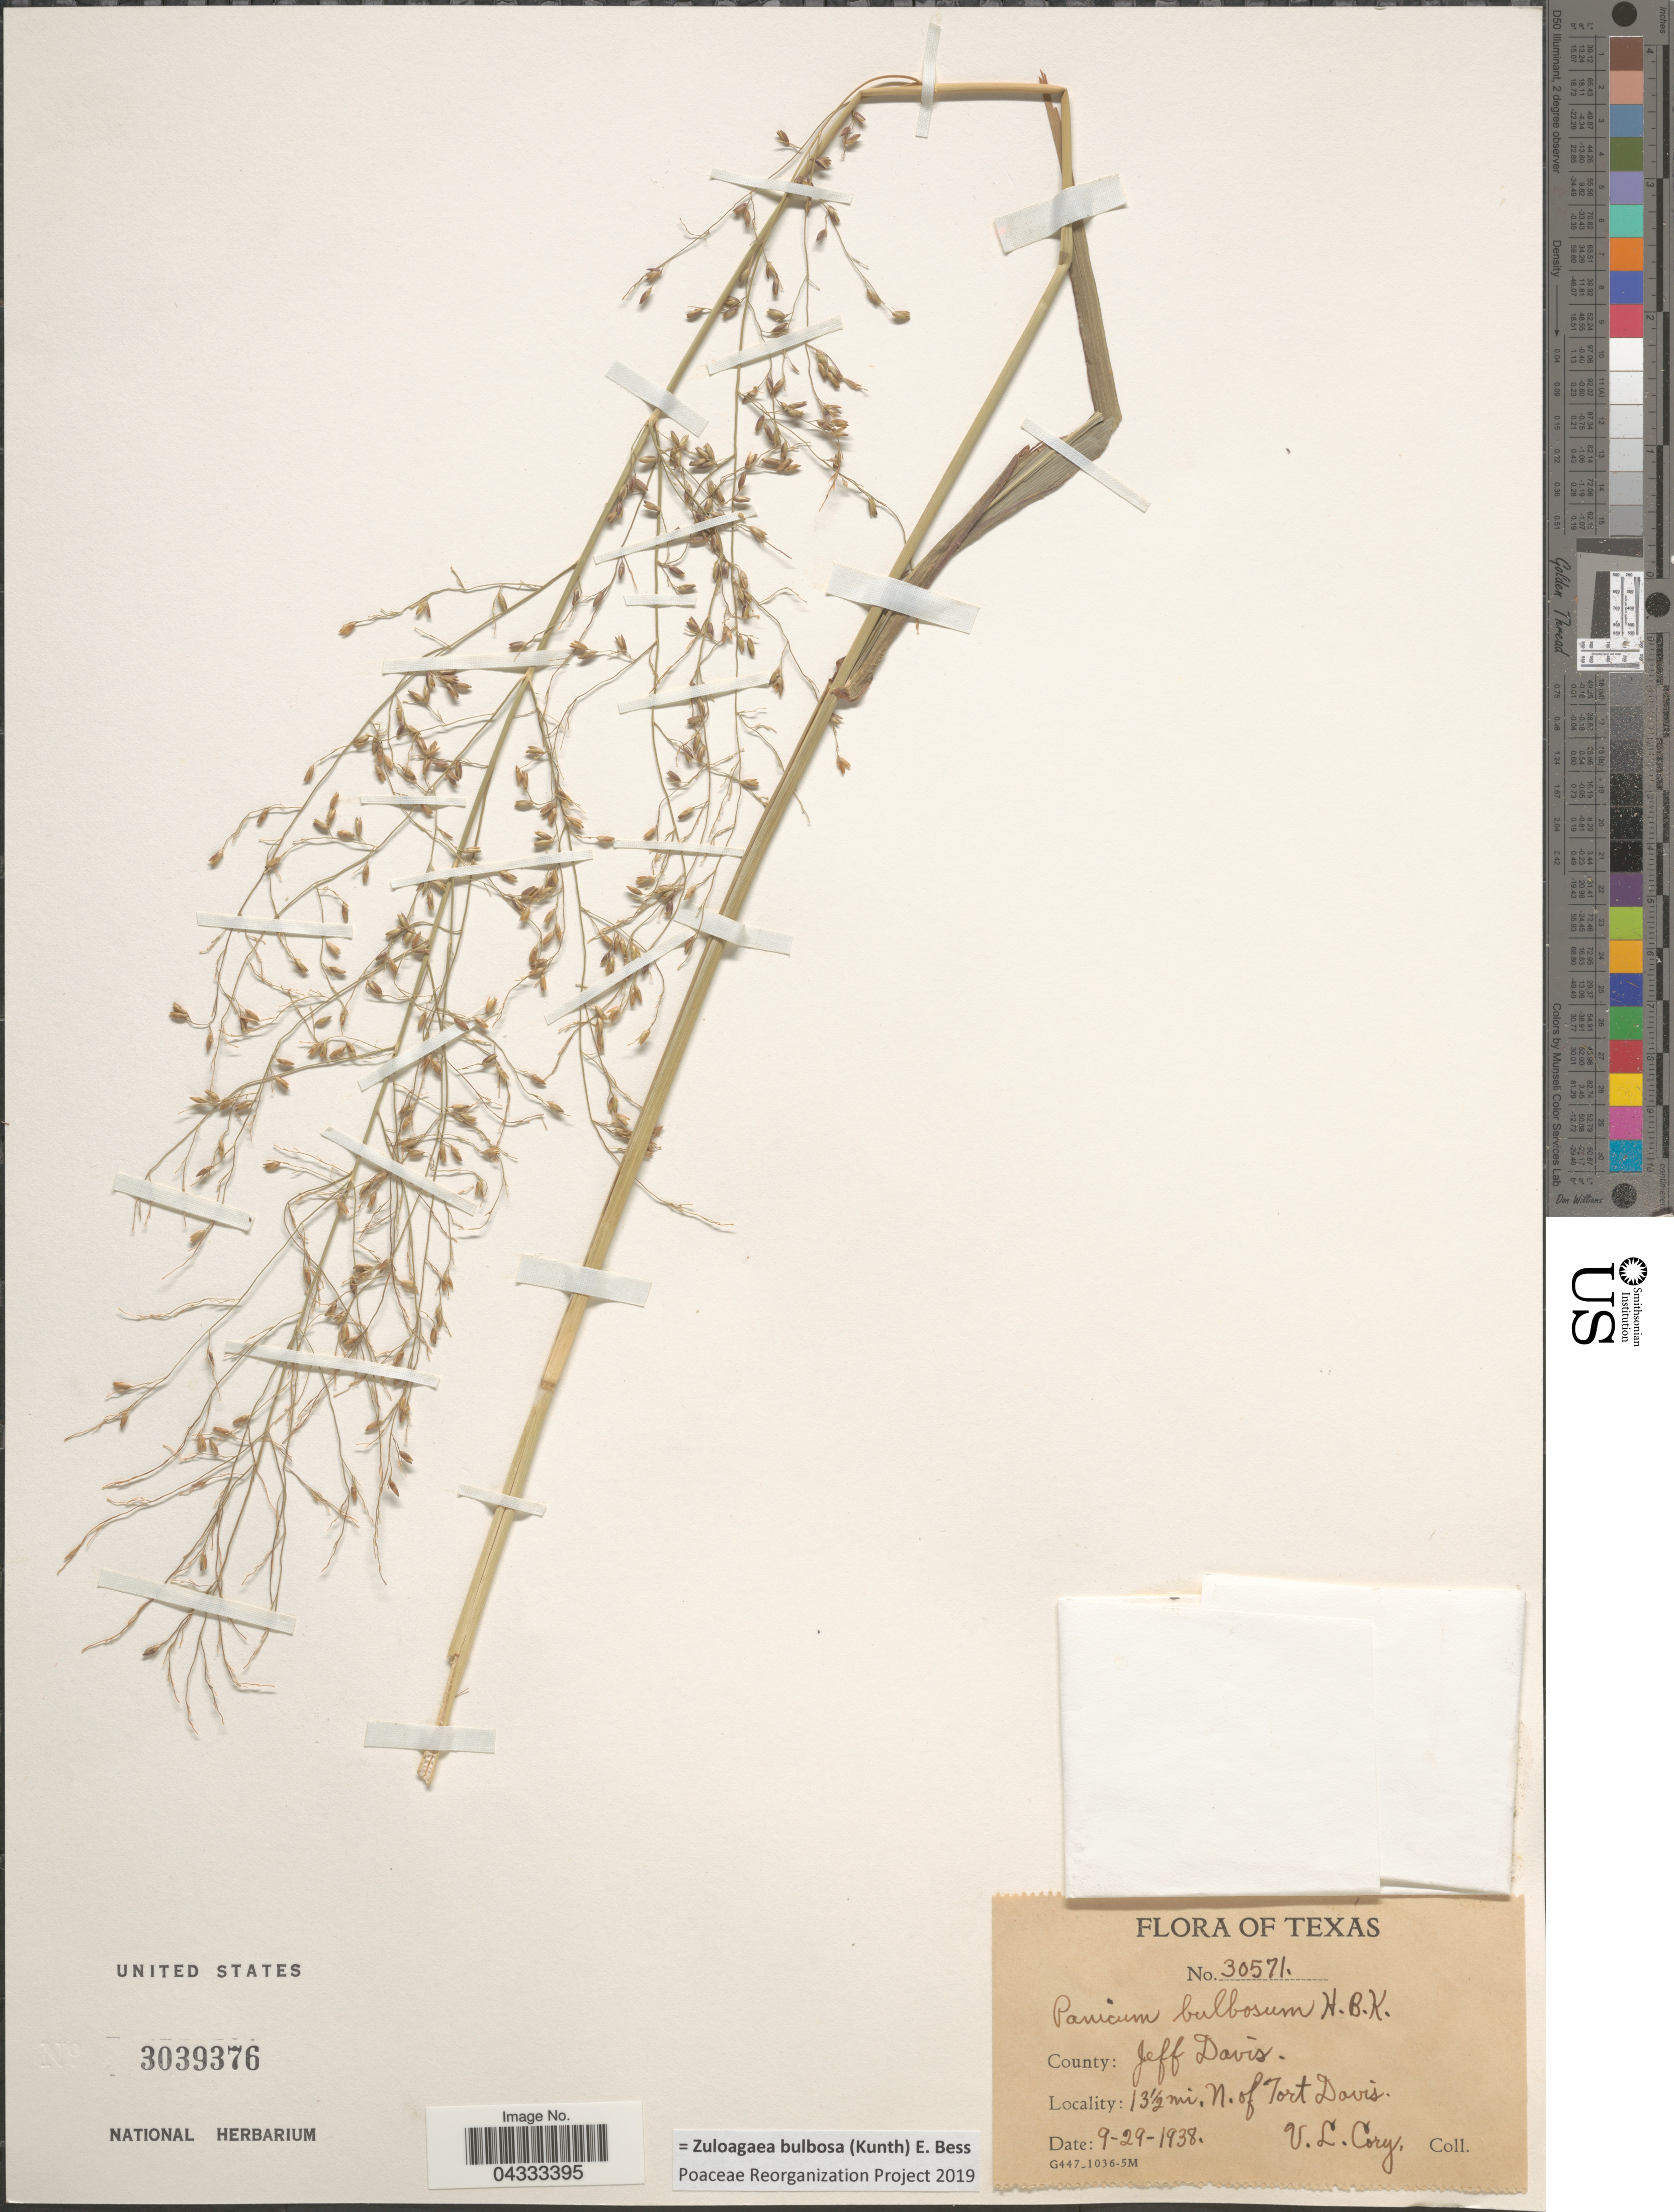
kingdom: Plantae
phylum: Tracheophyta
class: Liliopsida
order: Poales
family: Poaceae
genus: Zuloagaea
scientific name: Zuloagaea bulbosa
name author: (Kunth) E. Bess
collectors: V. Cory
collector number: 30571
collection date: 1938-09-29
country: United States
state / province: Texas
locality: County: Jeff Davis. 13½ mi. N. of Fort Davis.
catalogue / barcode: US 3039376